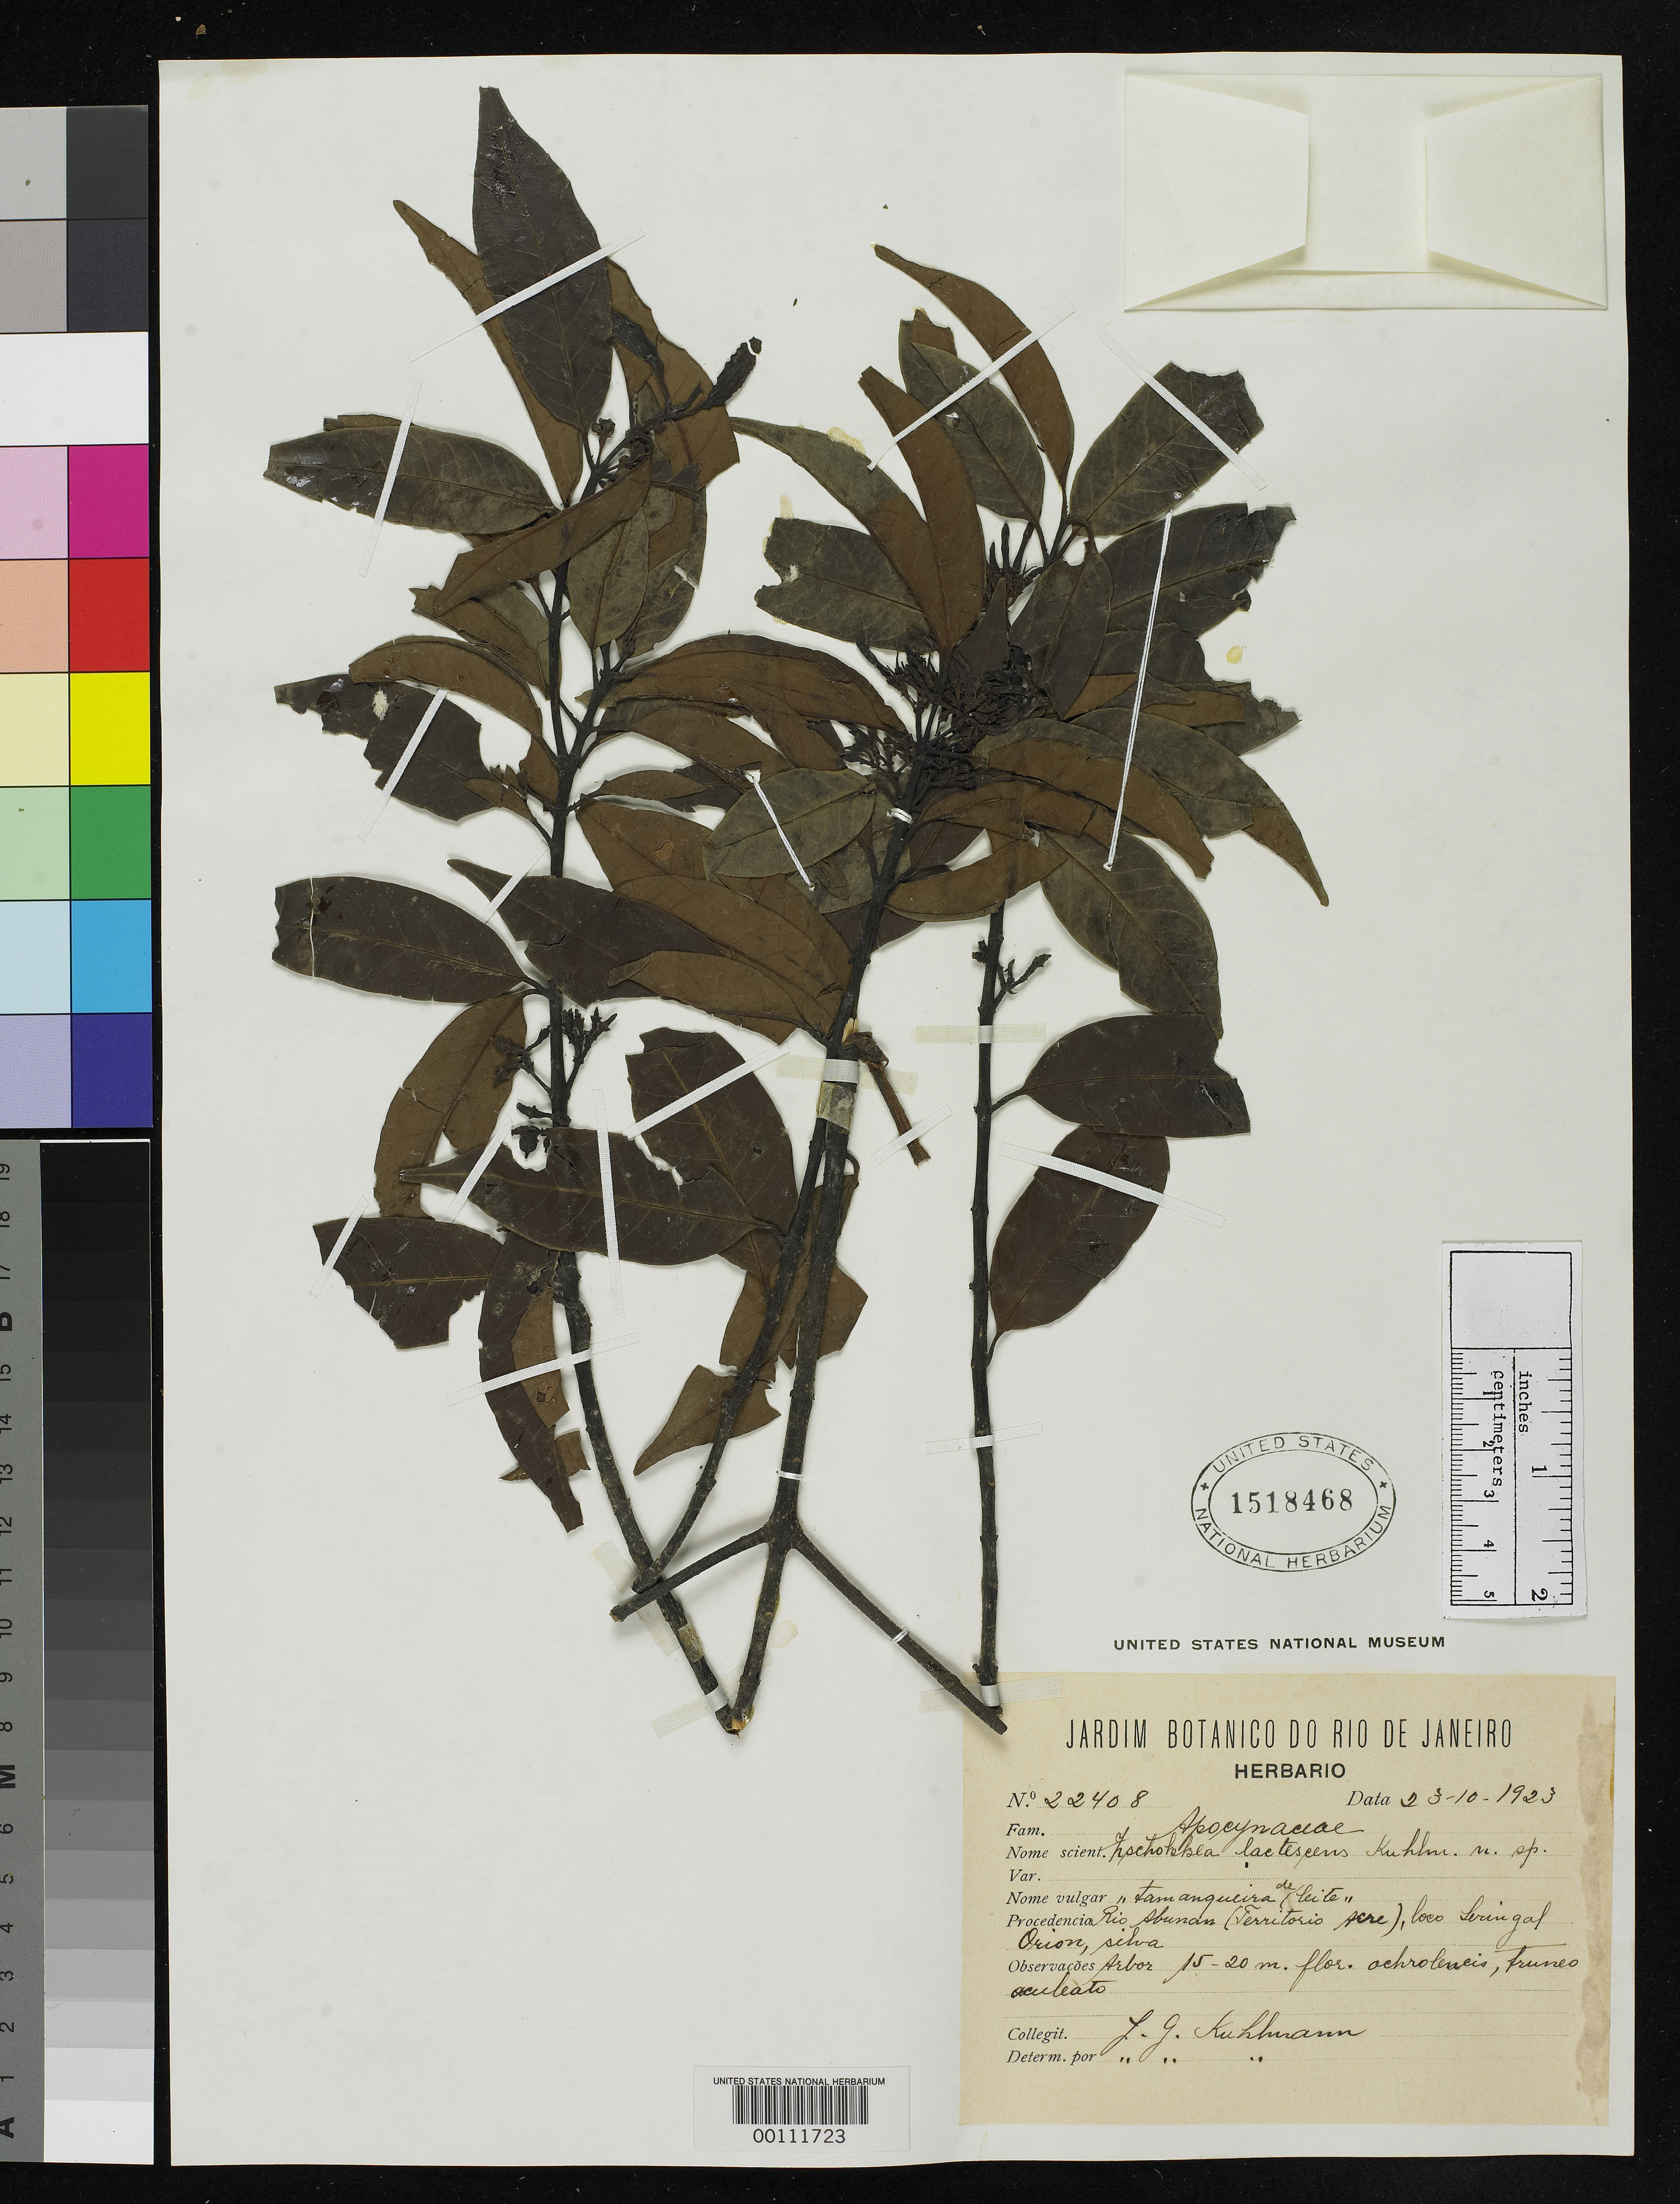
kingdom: Plantae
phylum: Tracheophyta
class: Magnoliopsida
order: Gentianales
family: Apocynaceae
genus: Zschokkea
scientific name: Zschokkea lactescens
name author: Kuhlm.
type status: Isotype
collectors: J. G. Kuhlmann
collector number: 709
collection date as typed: Oct 1923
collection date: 1923-10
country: Brazil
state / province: Acre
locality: Abunan River.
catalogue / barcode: US 1518468